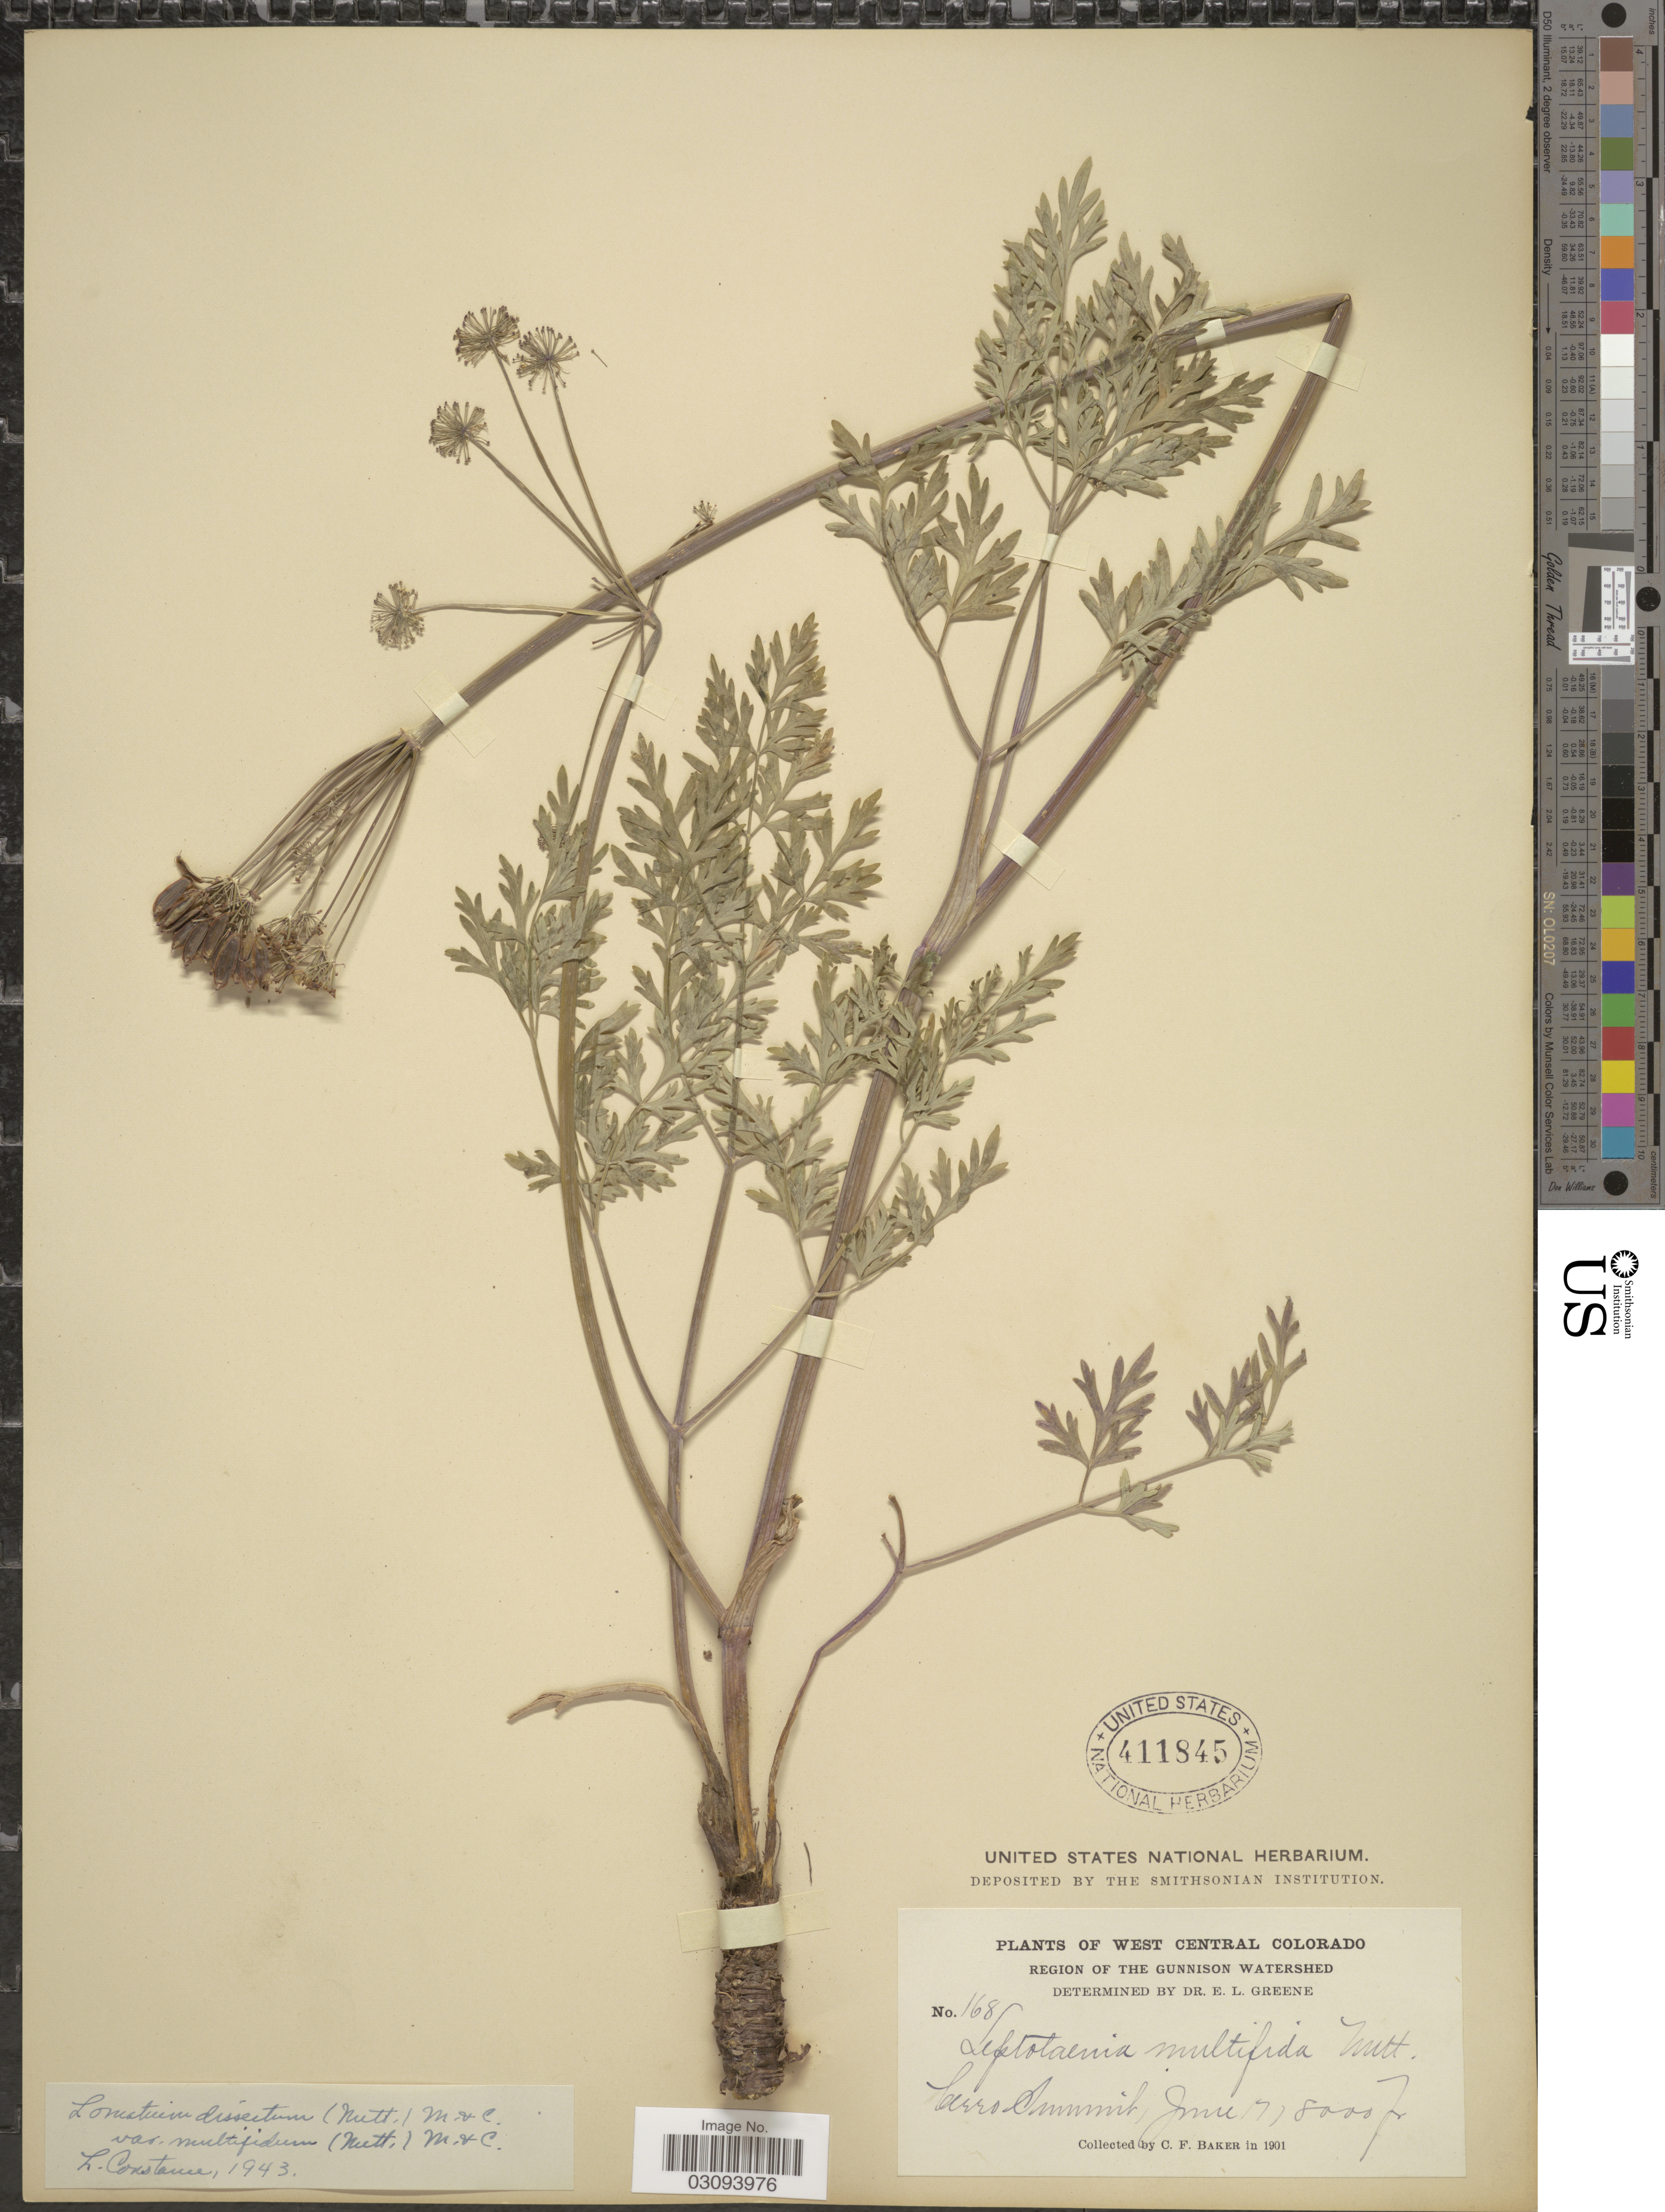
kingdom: Plantae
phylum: Tracheophyta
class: Magnoliopsida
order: Apiales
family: Apiaceae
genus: Lomatium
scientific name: Lomatium dissectum var. multifidum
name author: (Nutt.) Mathias & Constance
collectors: C. F. Baker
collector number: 168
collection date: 1901-06-17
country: United States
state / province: Colorado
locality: West Central Colorado. Region of the Gunnison Watershed. Cerro Summit.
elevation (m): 2438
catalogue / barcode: US 411845